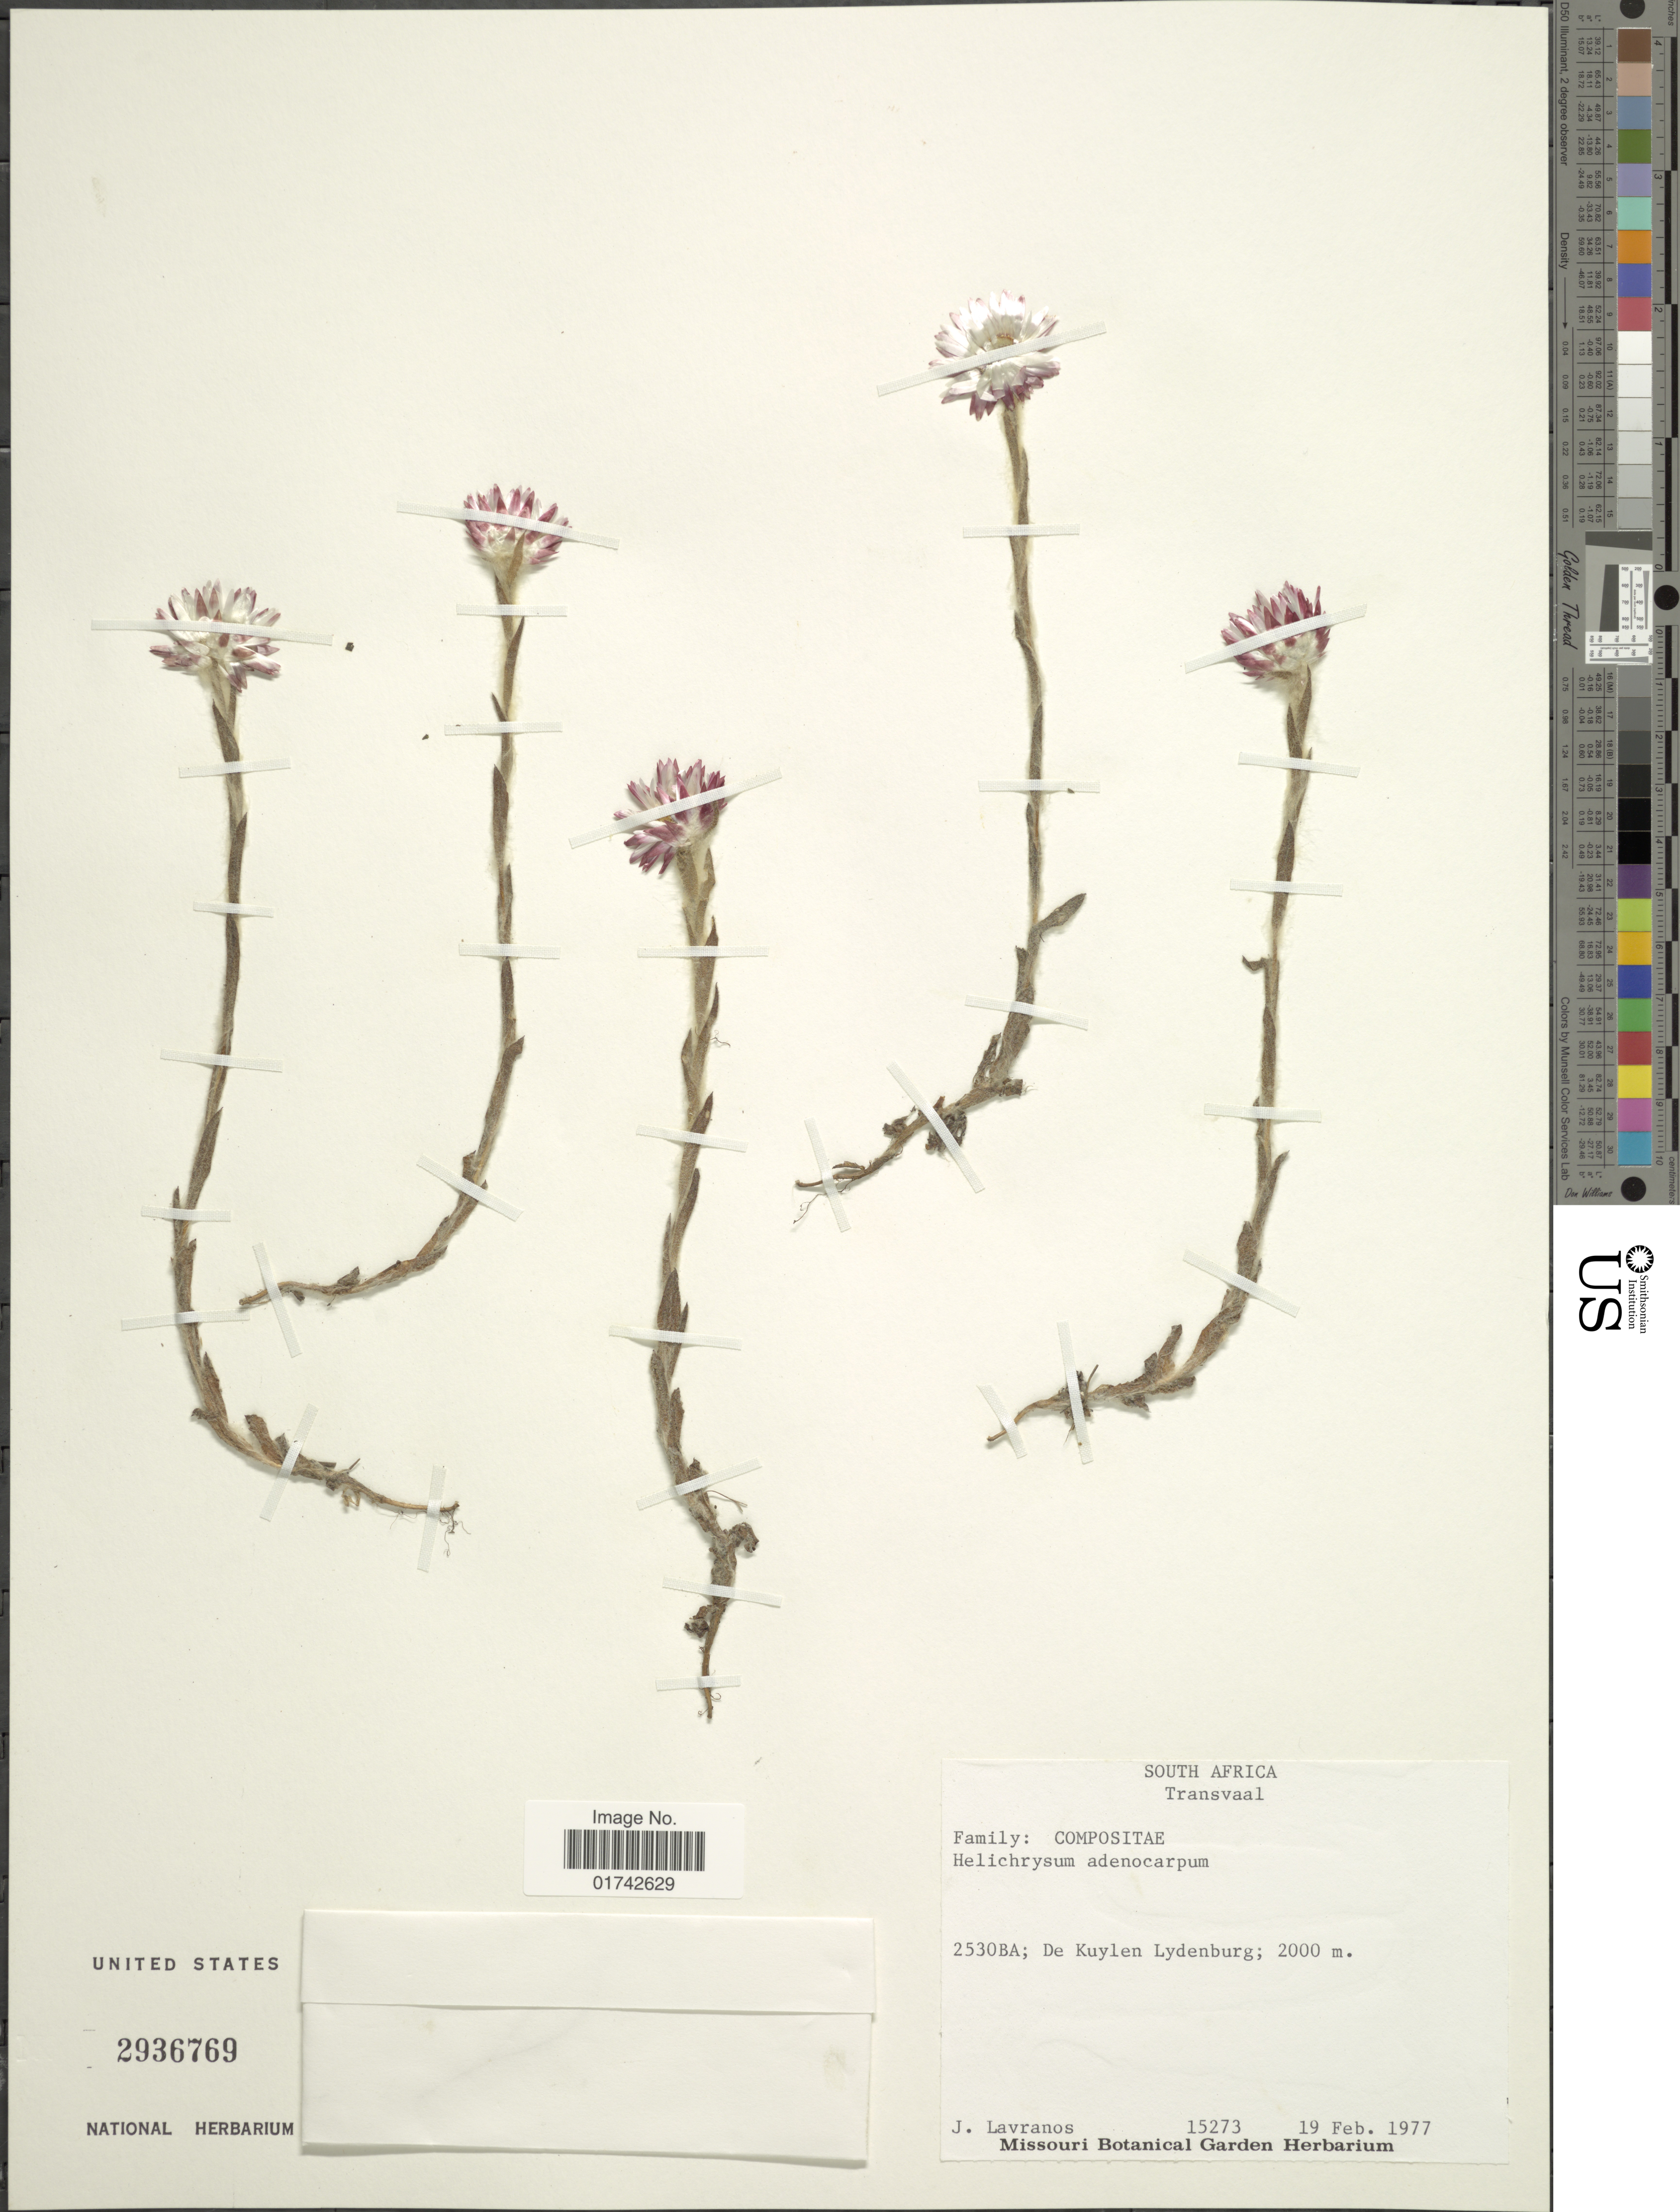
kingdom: Plantae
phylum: Tracheophyta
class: Magnoliopsida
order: Asterales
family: Asteraceae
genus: Helichrysum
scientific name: Helichrysum adenocarpum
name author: DC.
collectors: J. Lavranos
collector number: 15273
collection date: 1977-02-19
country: South Africa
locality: Transvaal. 2530BA. De Kuylen Lydenburg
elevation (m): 2000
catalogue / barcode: US 2936769